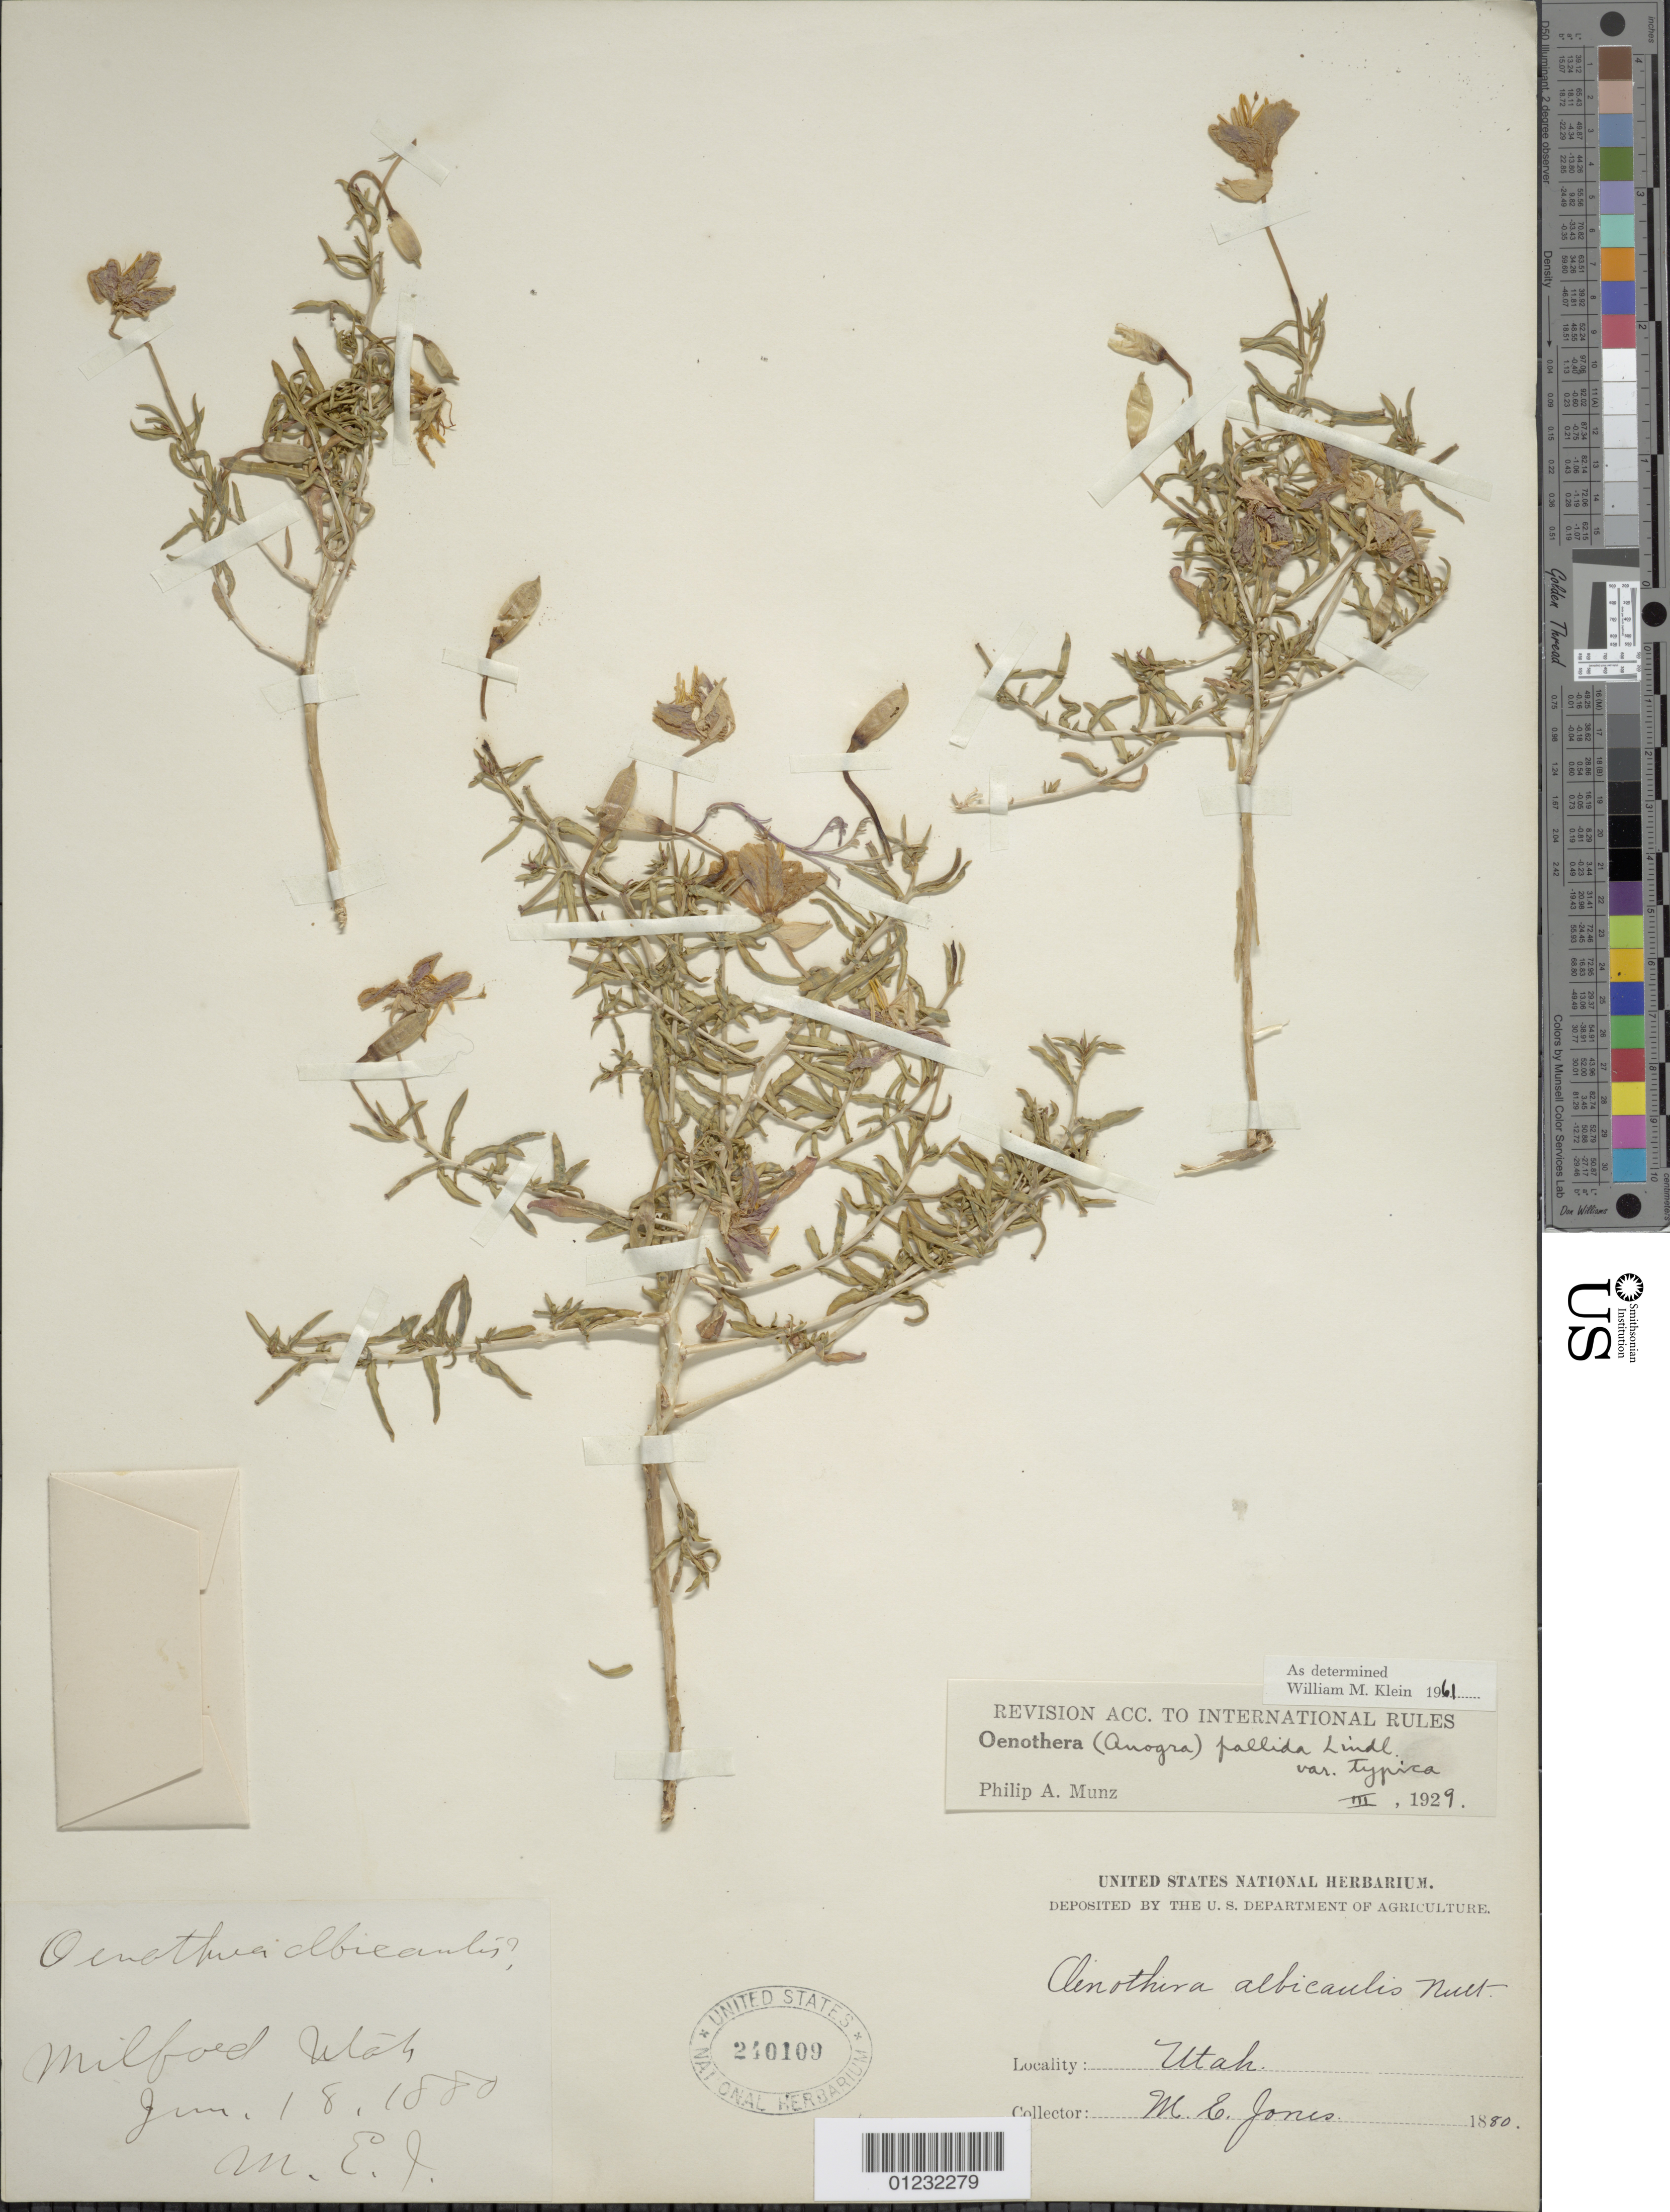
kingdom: Plantae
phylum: Tracheophyta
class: Magnoliopsida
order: Myrtales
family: Onagraceae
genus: Oenothera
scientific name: Oenothera pallida subsp. pallida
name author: Lindl.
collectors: M. E. Jones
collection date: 1880-06-18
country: United States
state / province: Utah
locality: Milford.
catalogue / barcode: US 240109